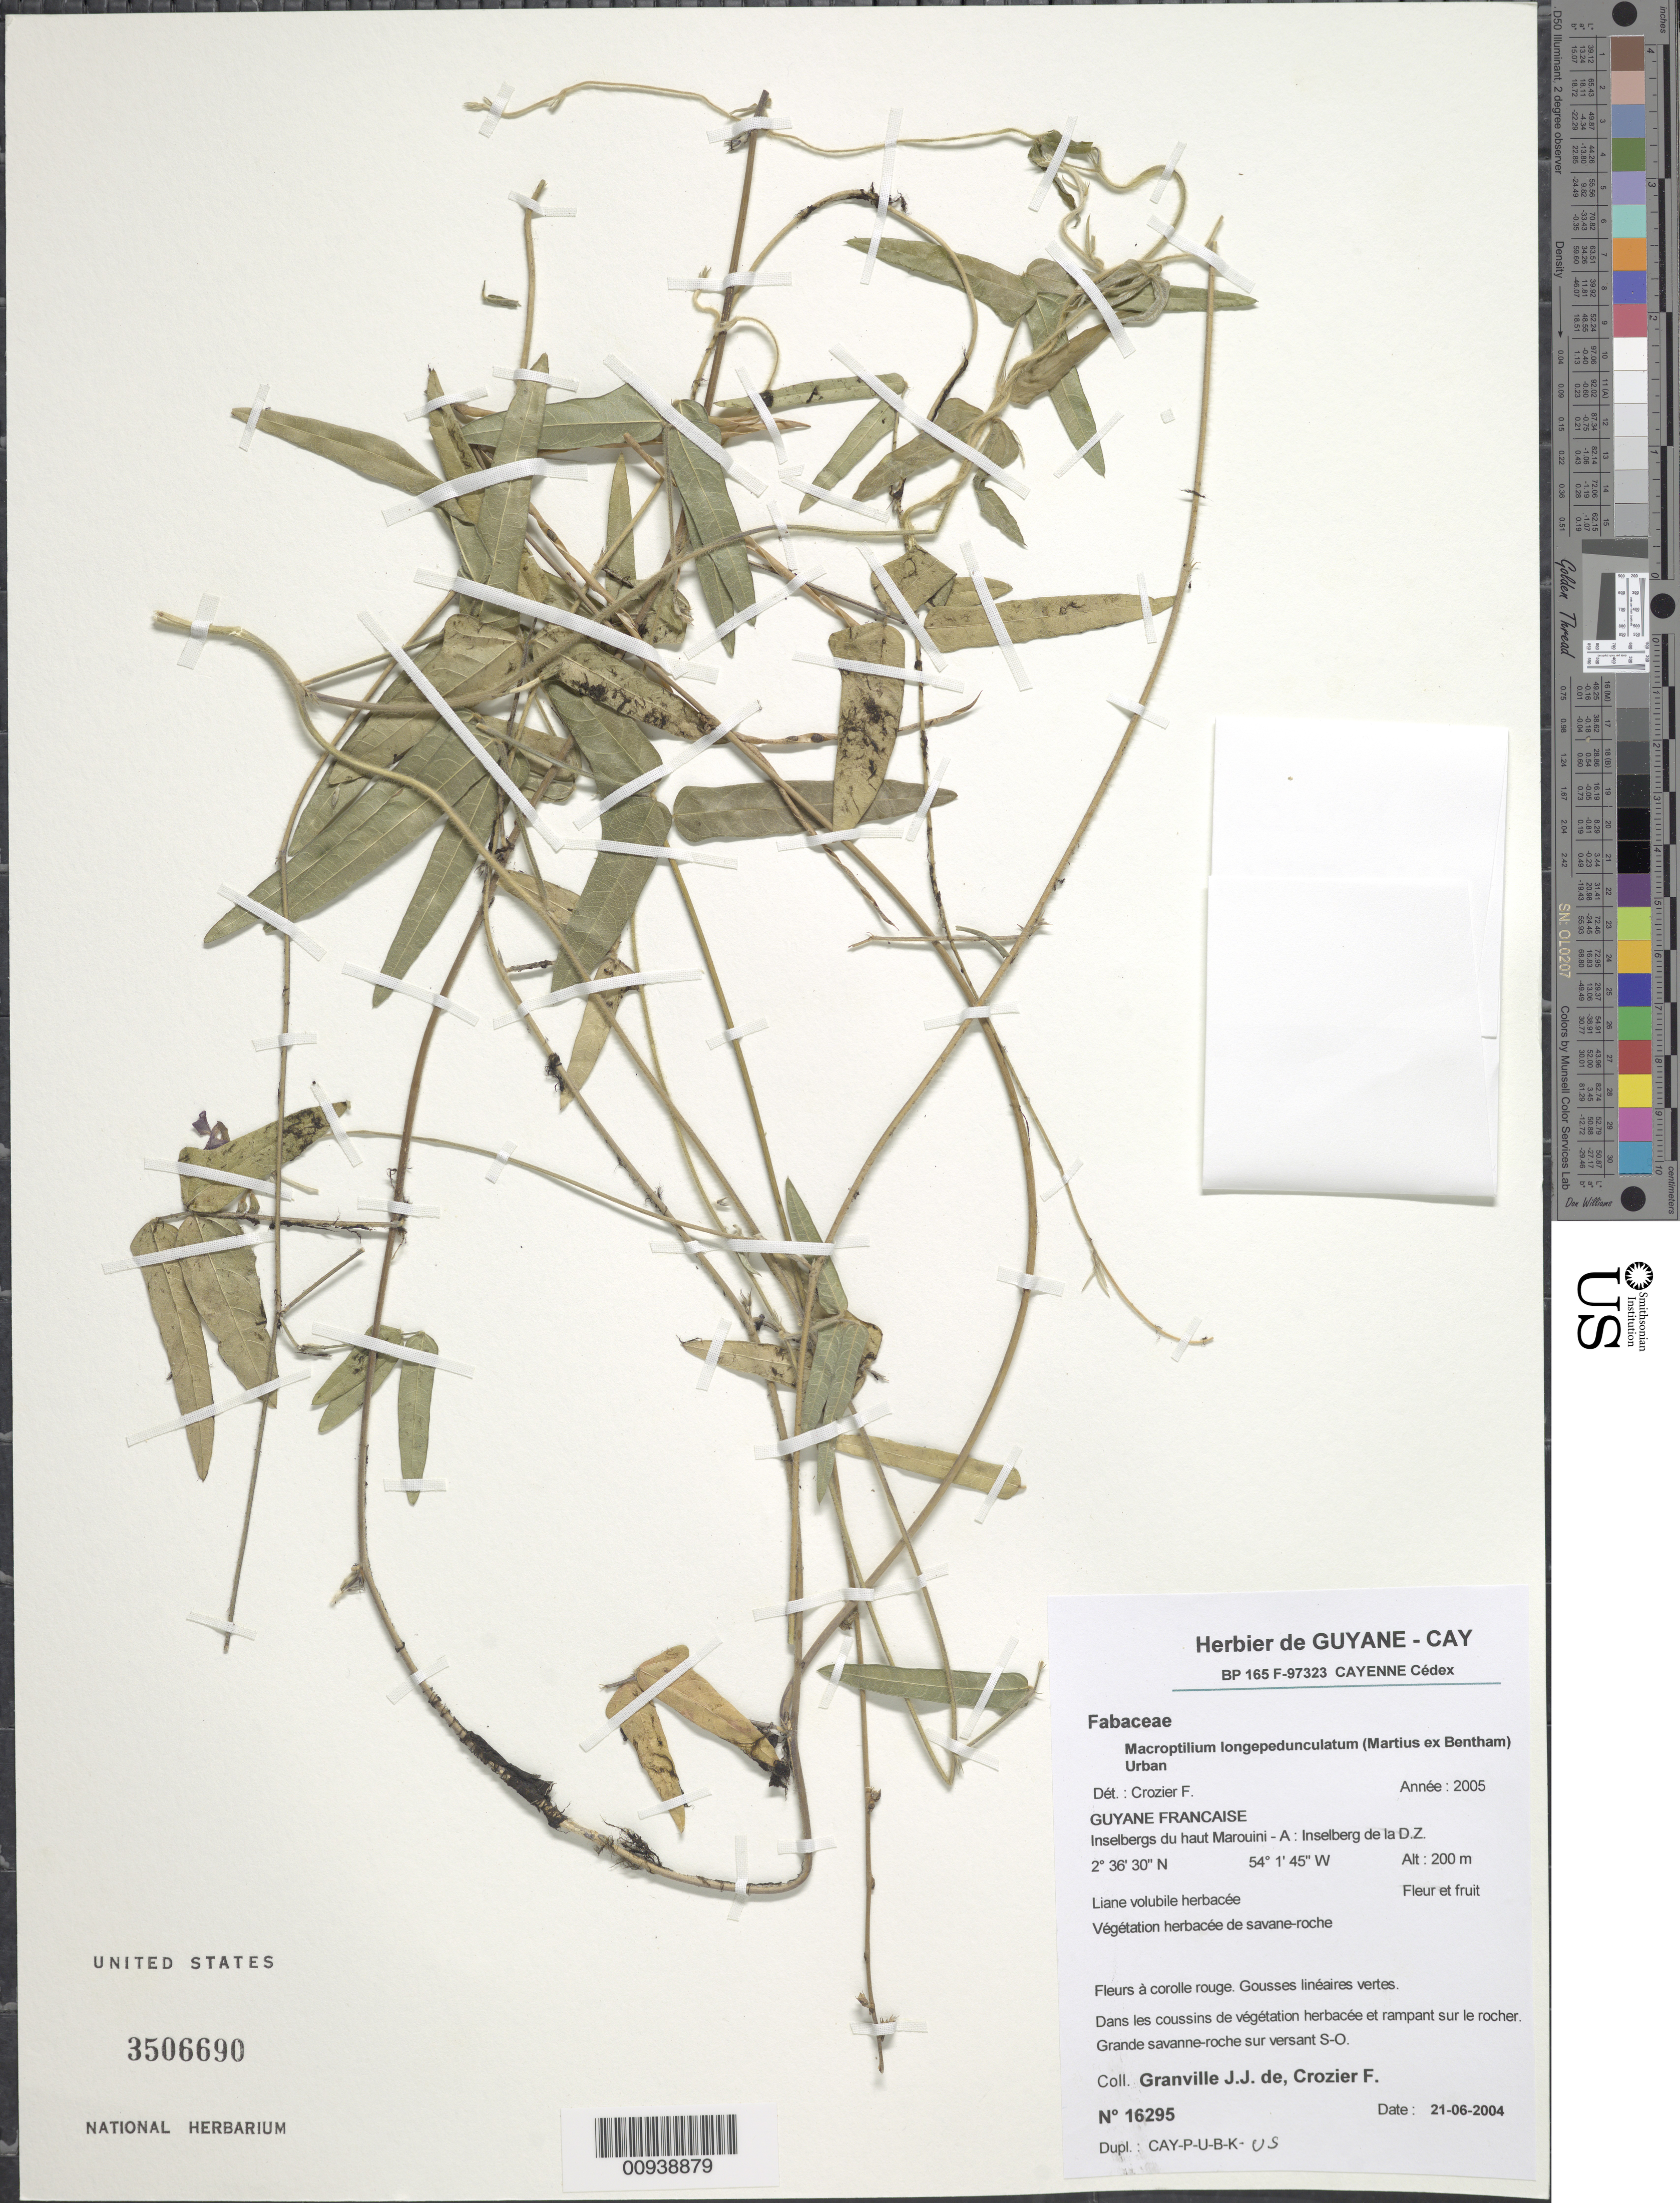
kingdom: Plantae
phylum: Tracheophyta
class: Magnoliopsida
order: Fabales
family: Fabaceae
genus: Macroptilium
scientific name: Macroptilium longepedunculatum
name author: (Benth.) Urb.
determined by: Crozier, F.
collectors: J.-J. de Granville & F. Crozier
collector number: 16295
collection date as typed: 21-Jun-04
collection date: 2004-06-21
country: French Guiana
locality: Haut Marouini-A; Inselberg de la D.Z.; grande savanne-roche sur versant S-O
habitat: Végétation herbacée de savane-roche sur versant S-O, dans les coussins de végétation herbacée et rampant sur le rocher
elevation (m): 200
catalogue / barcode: US 3506690